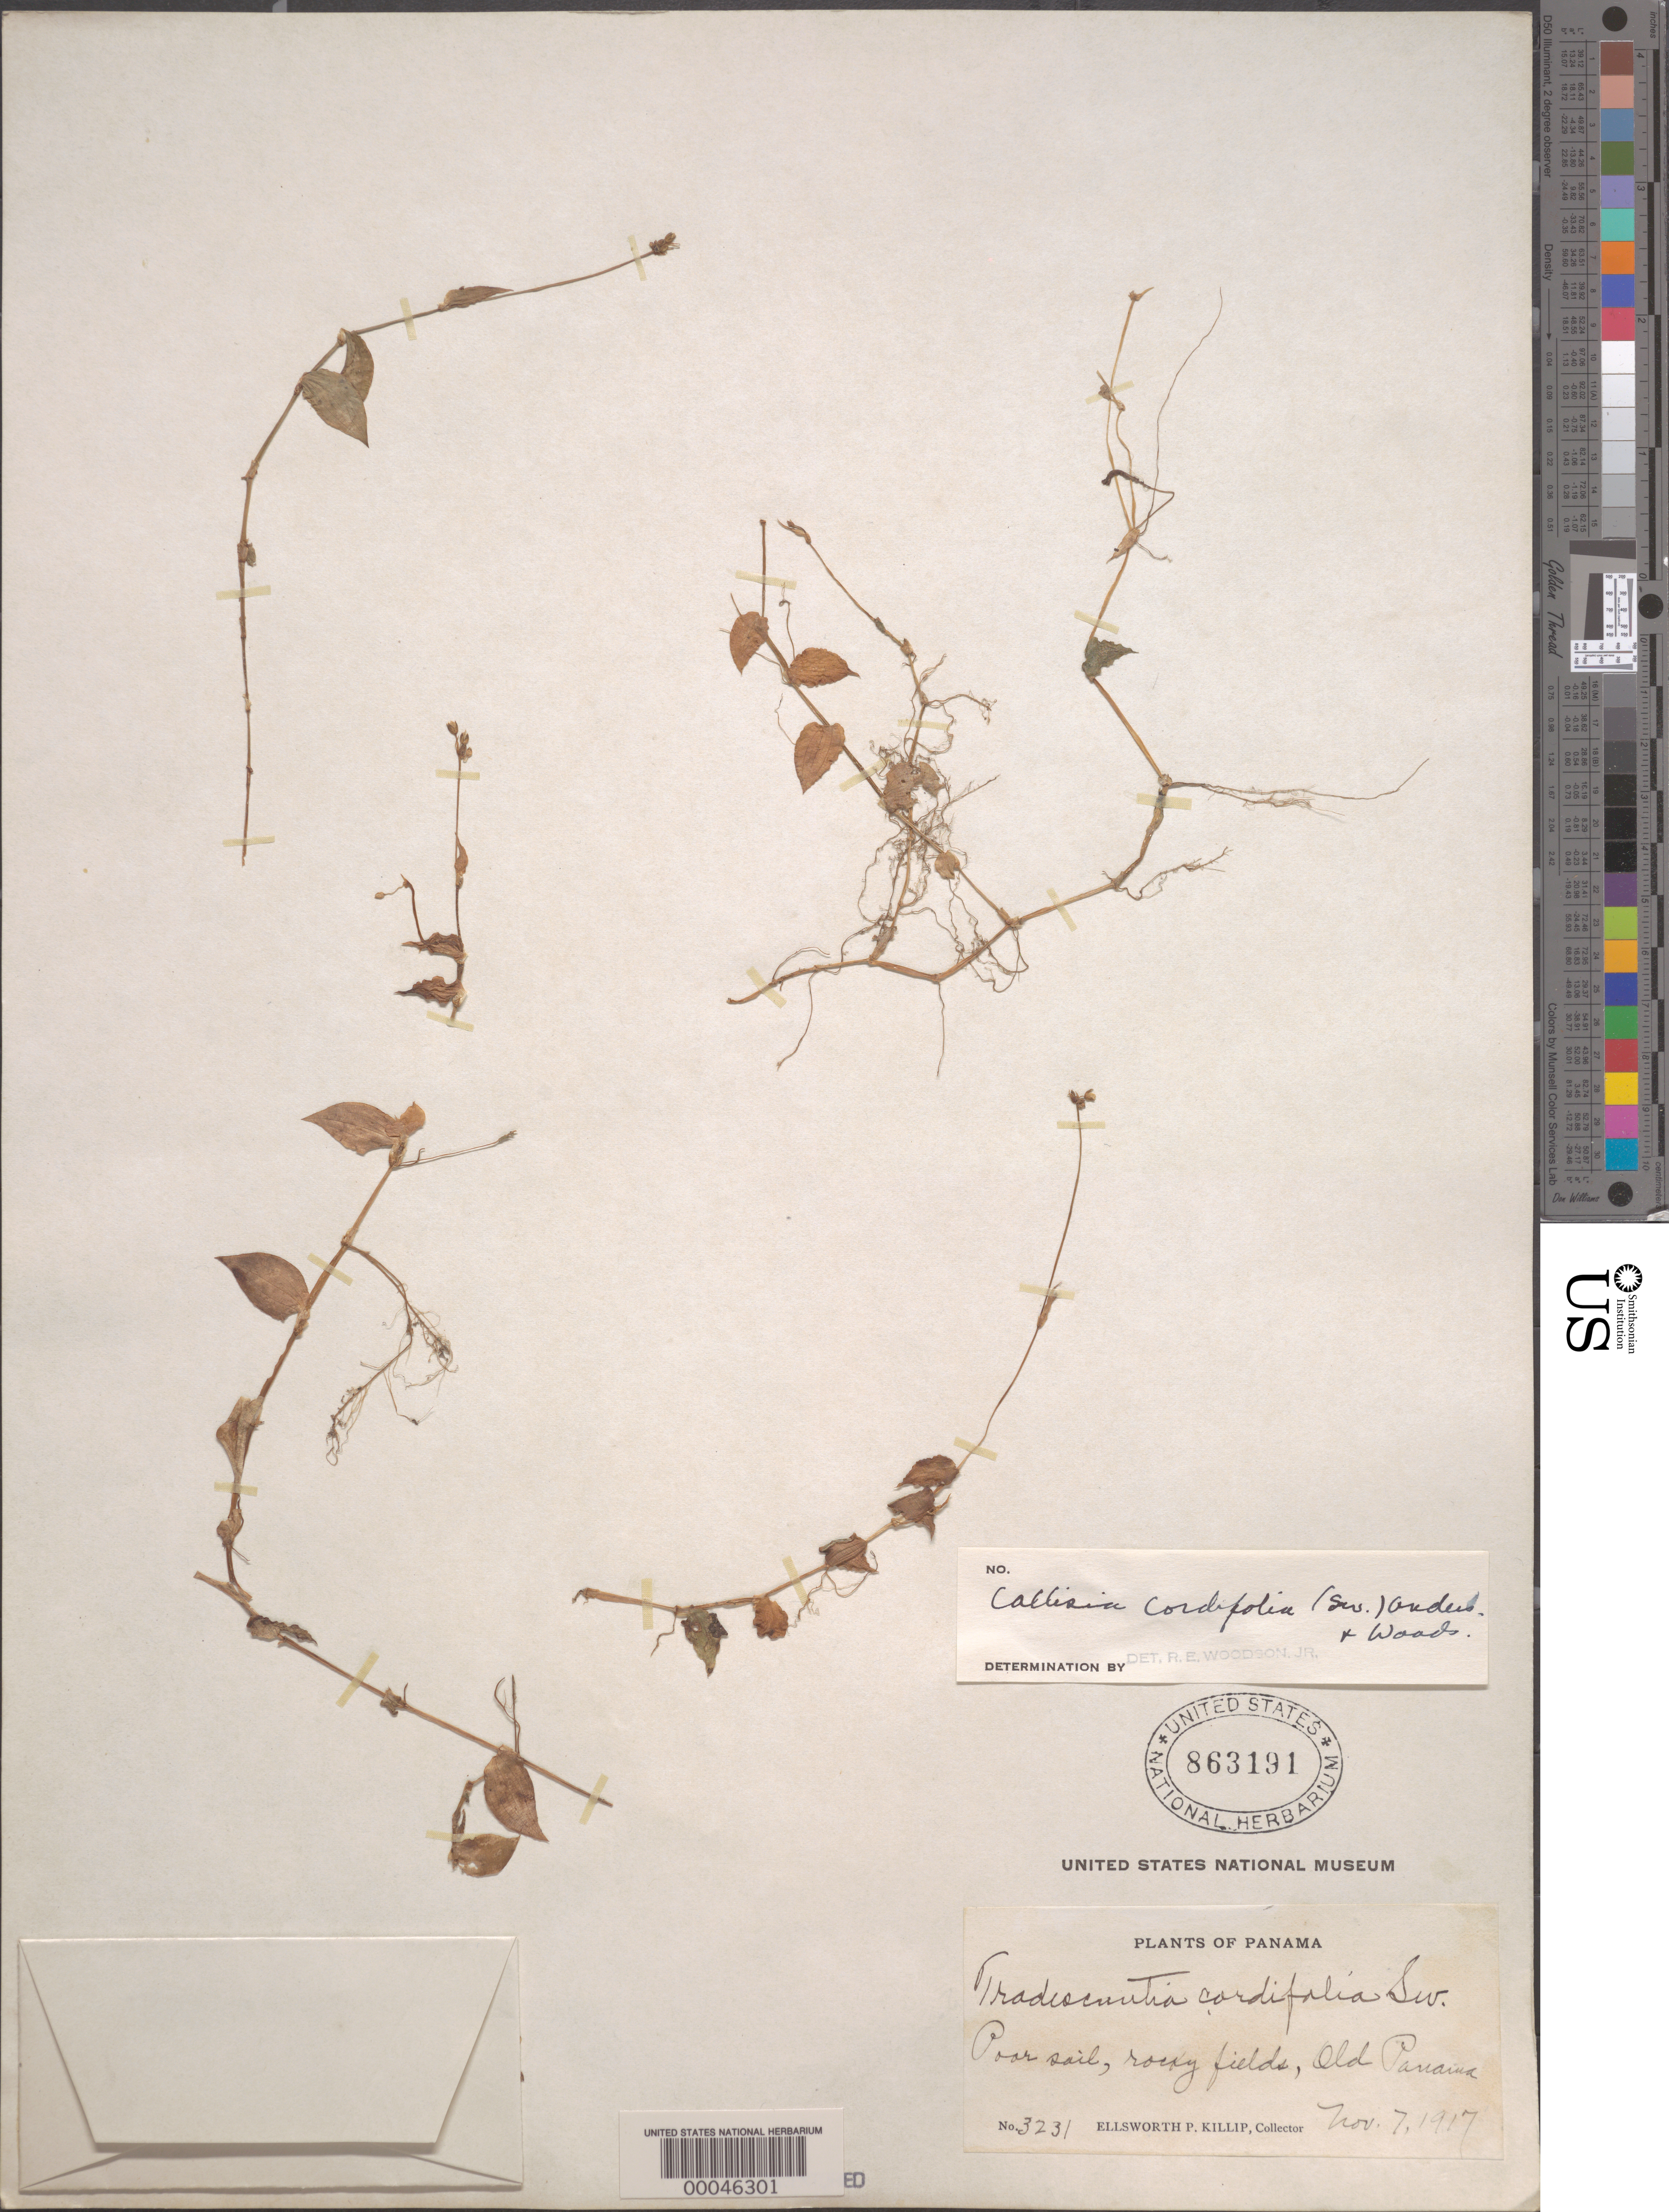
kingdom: Plantae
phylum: Tracheophyta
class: Liliopsida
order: Commelinales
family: Commelinaceae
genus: Callisia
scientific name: Callisia cordifolia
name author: (Sw.) E.S. Anderson & Woodson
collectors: E. P. Killip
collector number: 3231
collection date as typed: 07 Nov 1917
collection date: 1917-11-07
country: Panama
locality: "Old Panama"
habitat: Poor soil, rocky fields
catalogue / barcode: US 863191